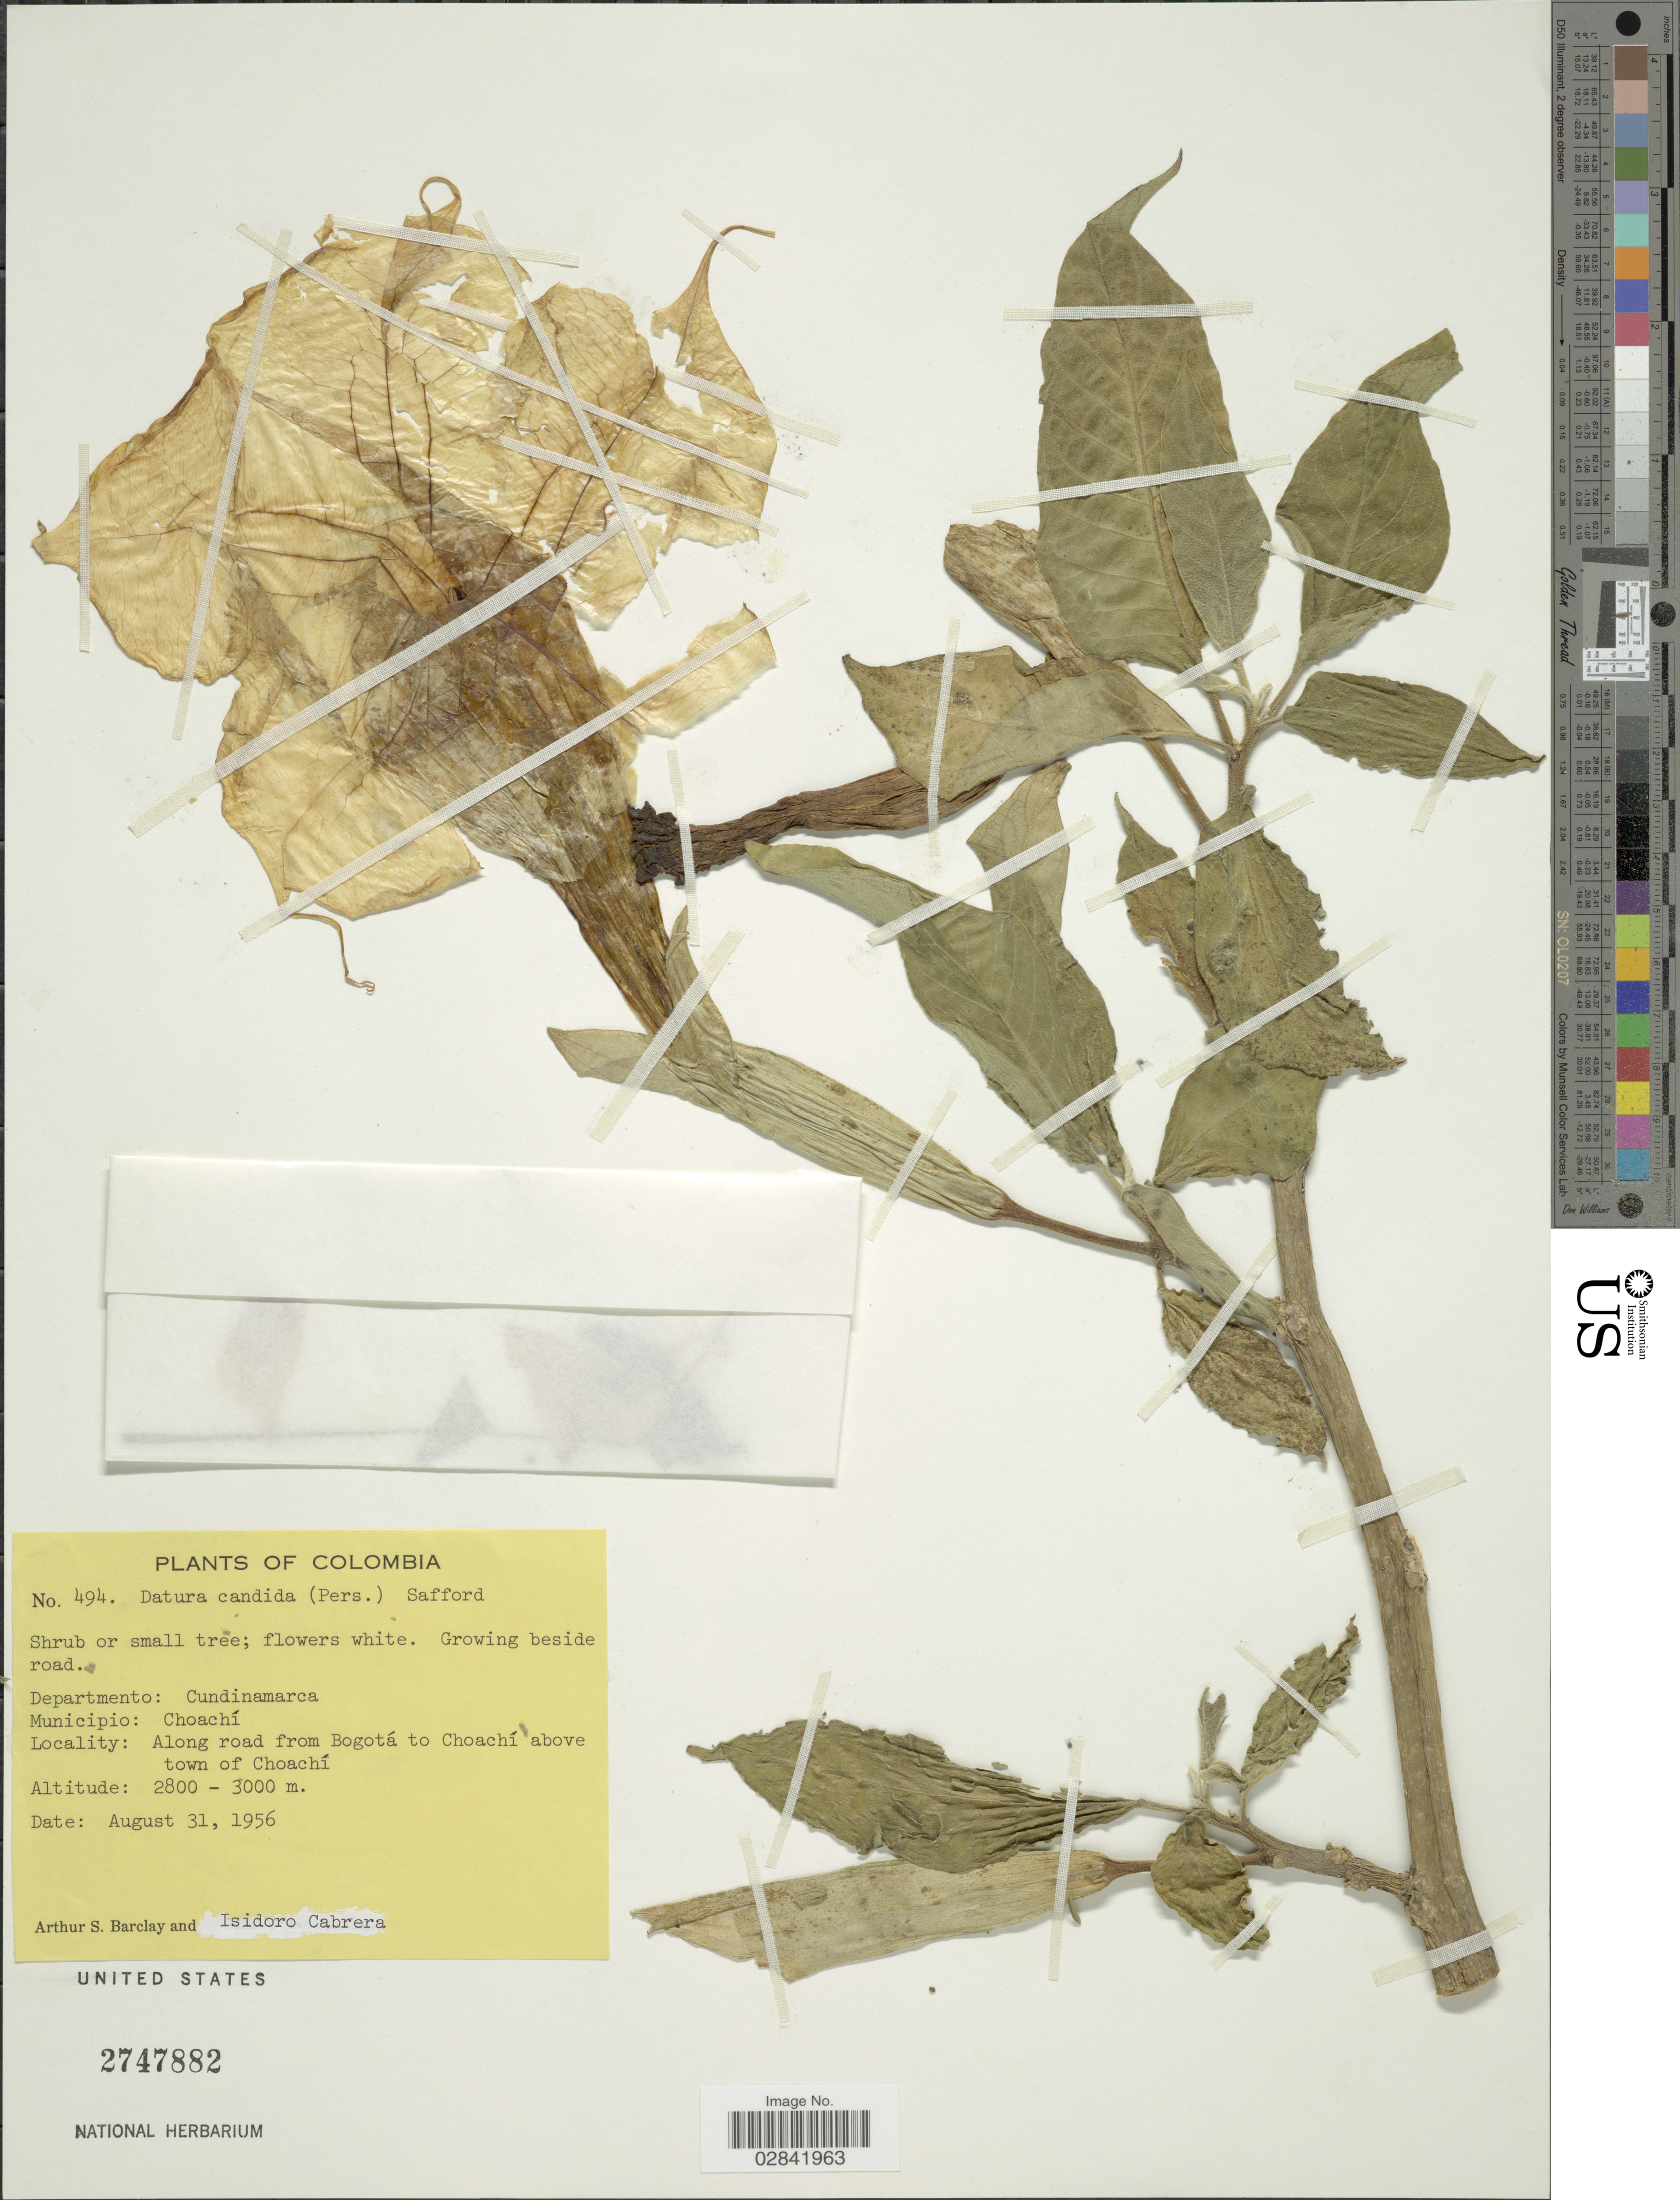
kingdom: Plantae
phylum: Tracheophyta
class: Magnoliopsida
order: Solanales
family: Solanaceae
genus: Brugmansia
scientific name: Brugmansia x candida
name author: Pers.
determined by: (US) Smithsonian Institution - National Museum of Natural History - Department of Botany (UNITED STATES)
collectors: A. S. Barclay & I. Cabrera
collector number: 494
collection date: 1956-08-31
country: Colombia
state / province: Cundinamarca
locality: Departmento: Cundinamarca, Municipio: Choachí. Along road from Bogota to Choachí above town of Choachí.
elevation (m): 2800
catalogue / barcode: US 2747882